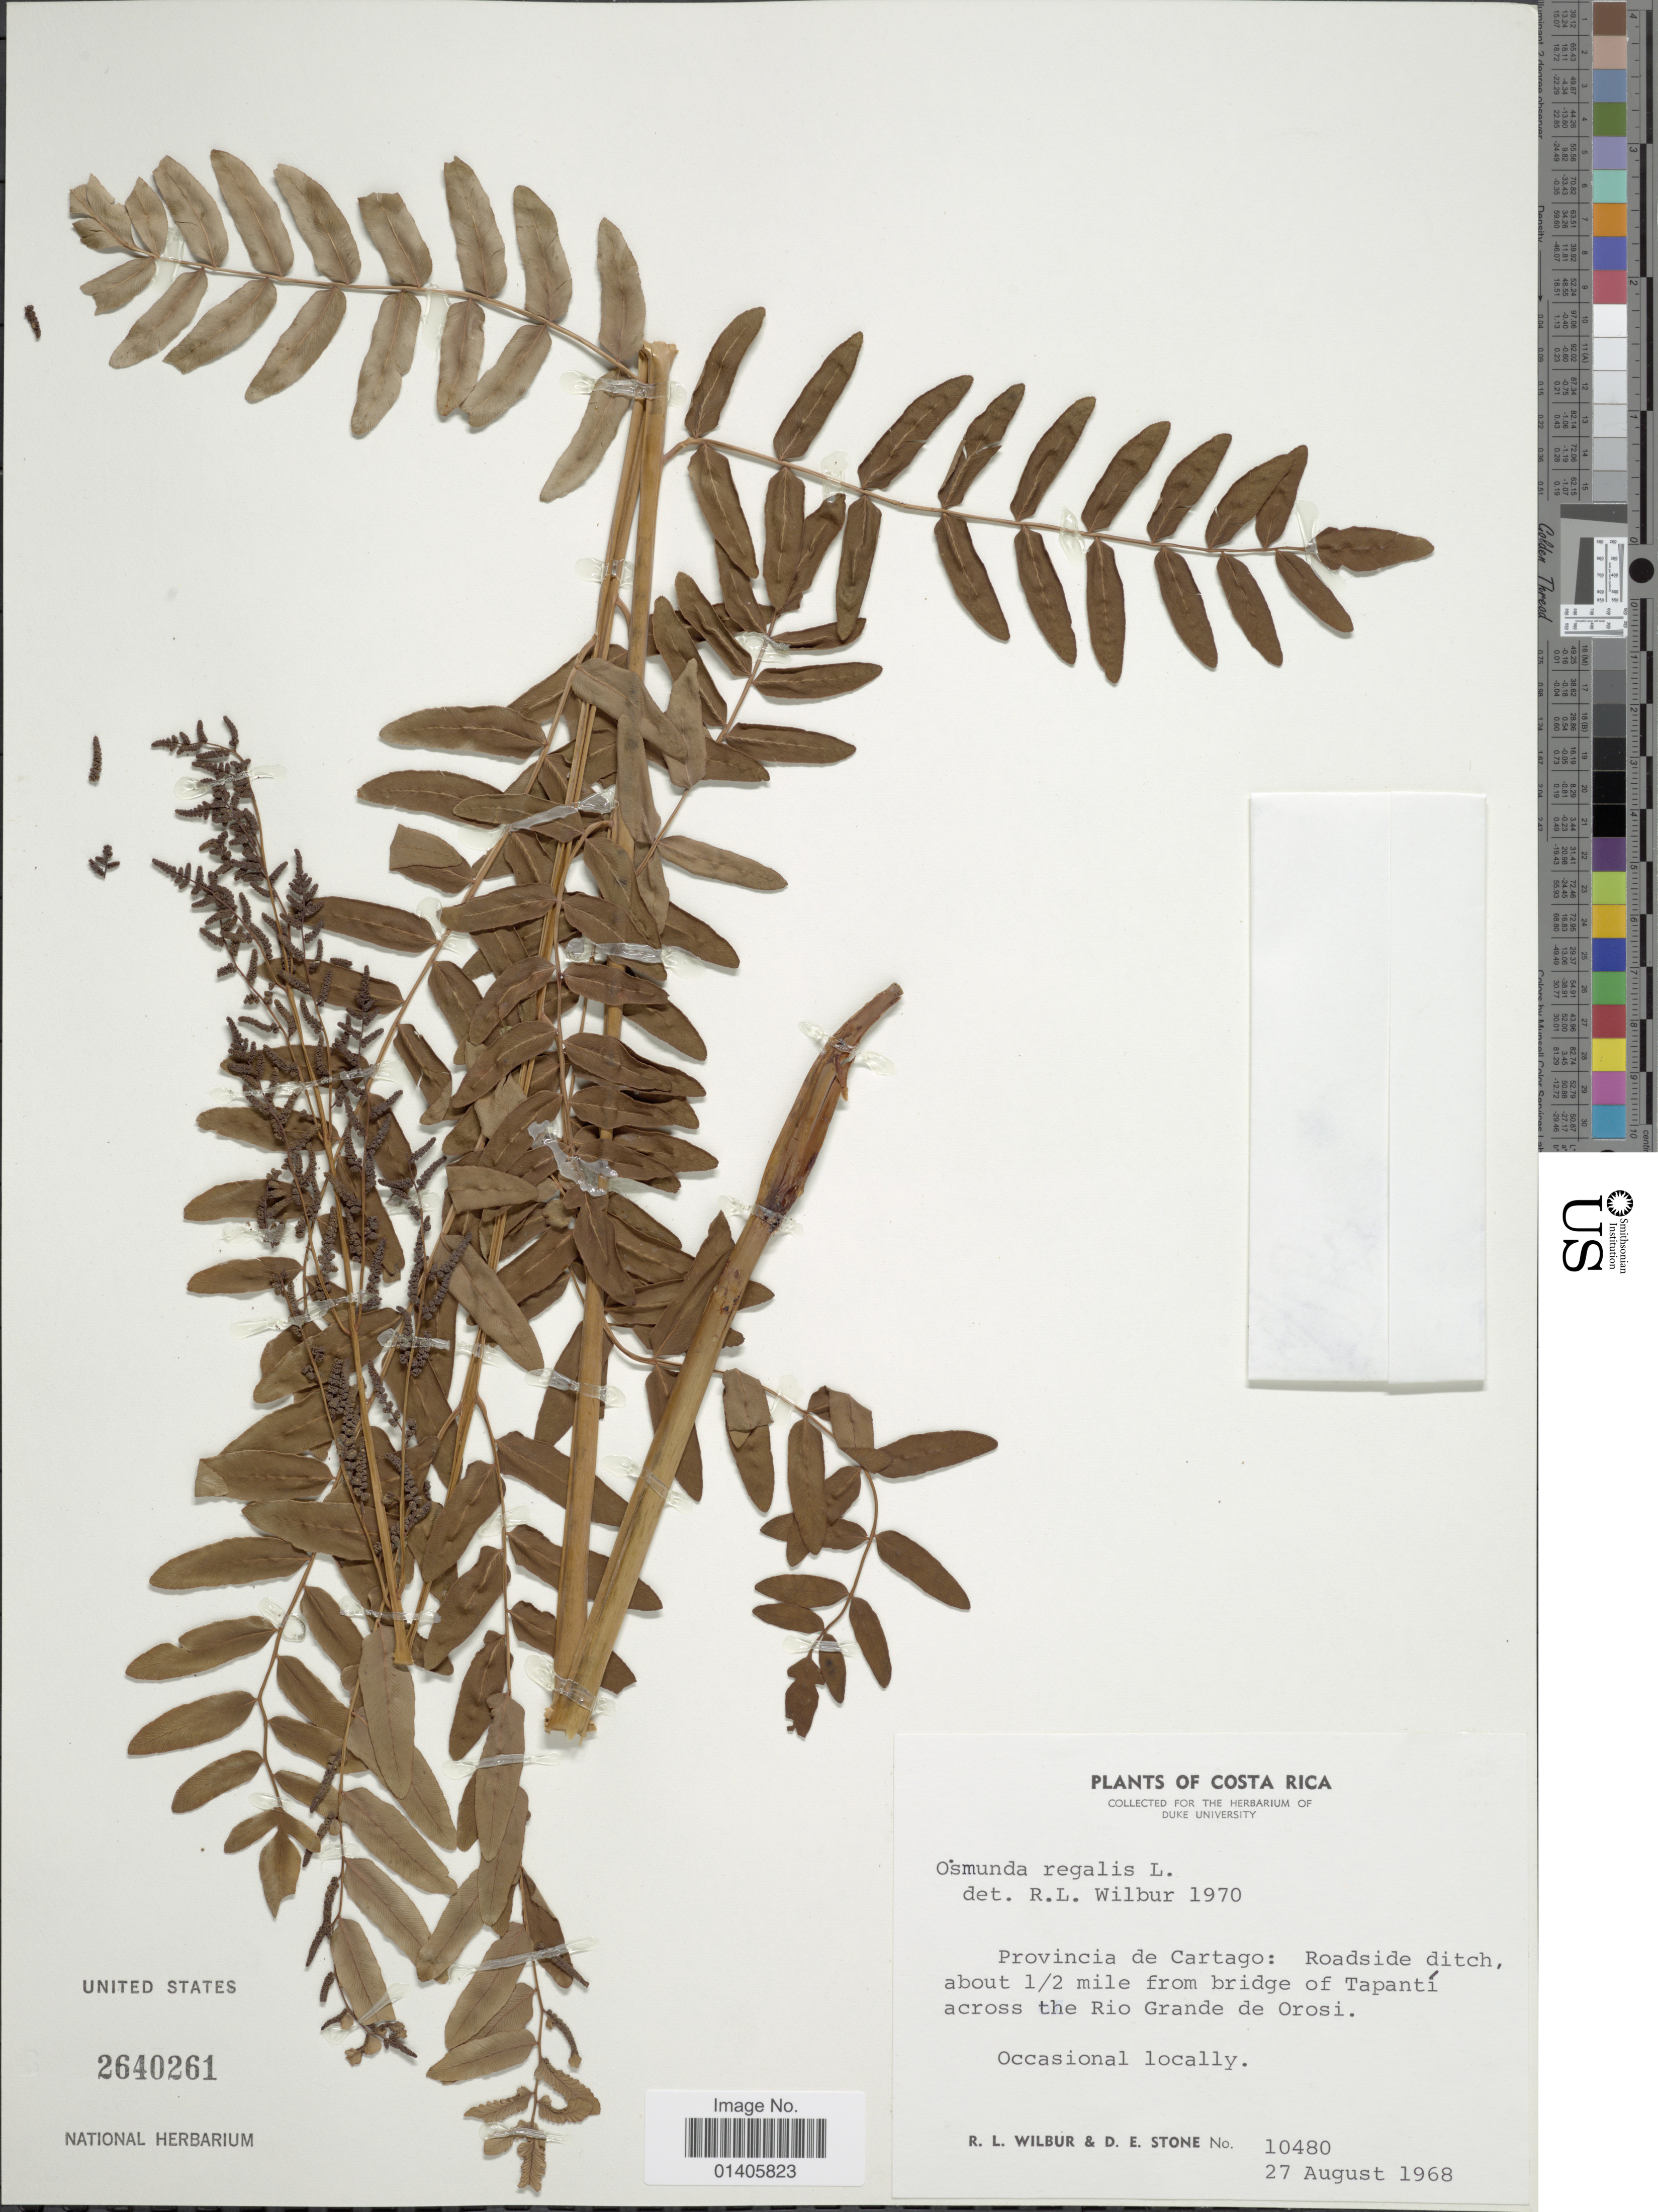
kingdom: Plantae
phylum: Tracheophyta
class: Polypodiopsida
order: Osmundales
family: Osmundaceae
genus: Osmunda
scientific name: Osmunda regalis var. palustris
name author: (Schrad.) C. Chr. ex Angely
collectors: R. L. Wilbur & D. E. Stone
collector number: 10480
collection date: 1968-08-27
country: Costa Rica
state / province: Cartago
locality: Roadside ditch about ½ mile from bridge of Tapantí across the Rio Grande de Orosi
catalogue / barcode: US 2640261